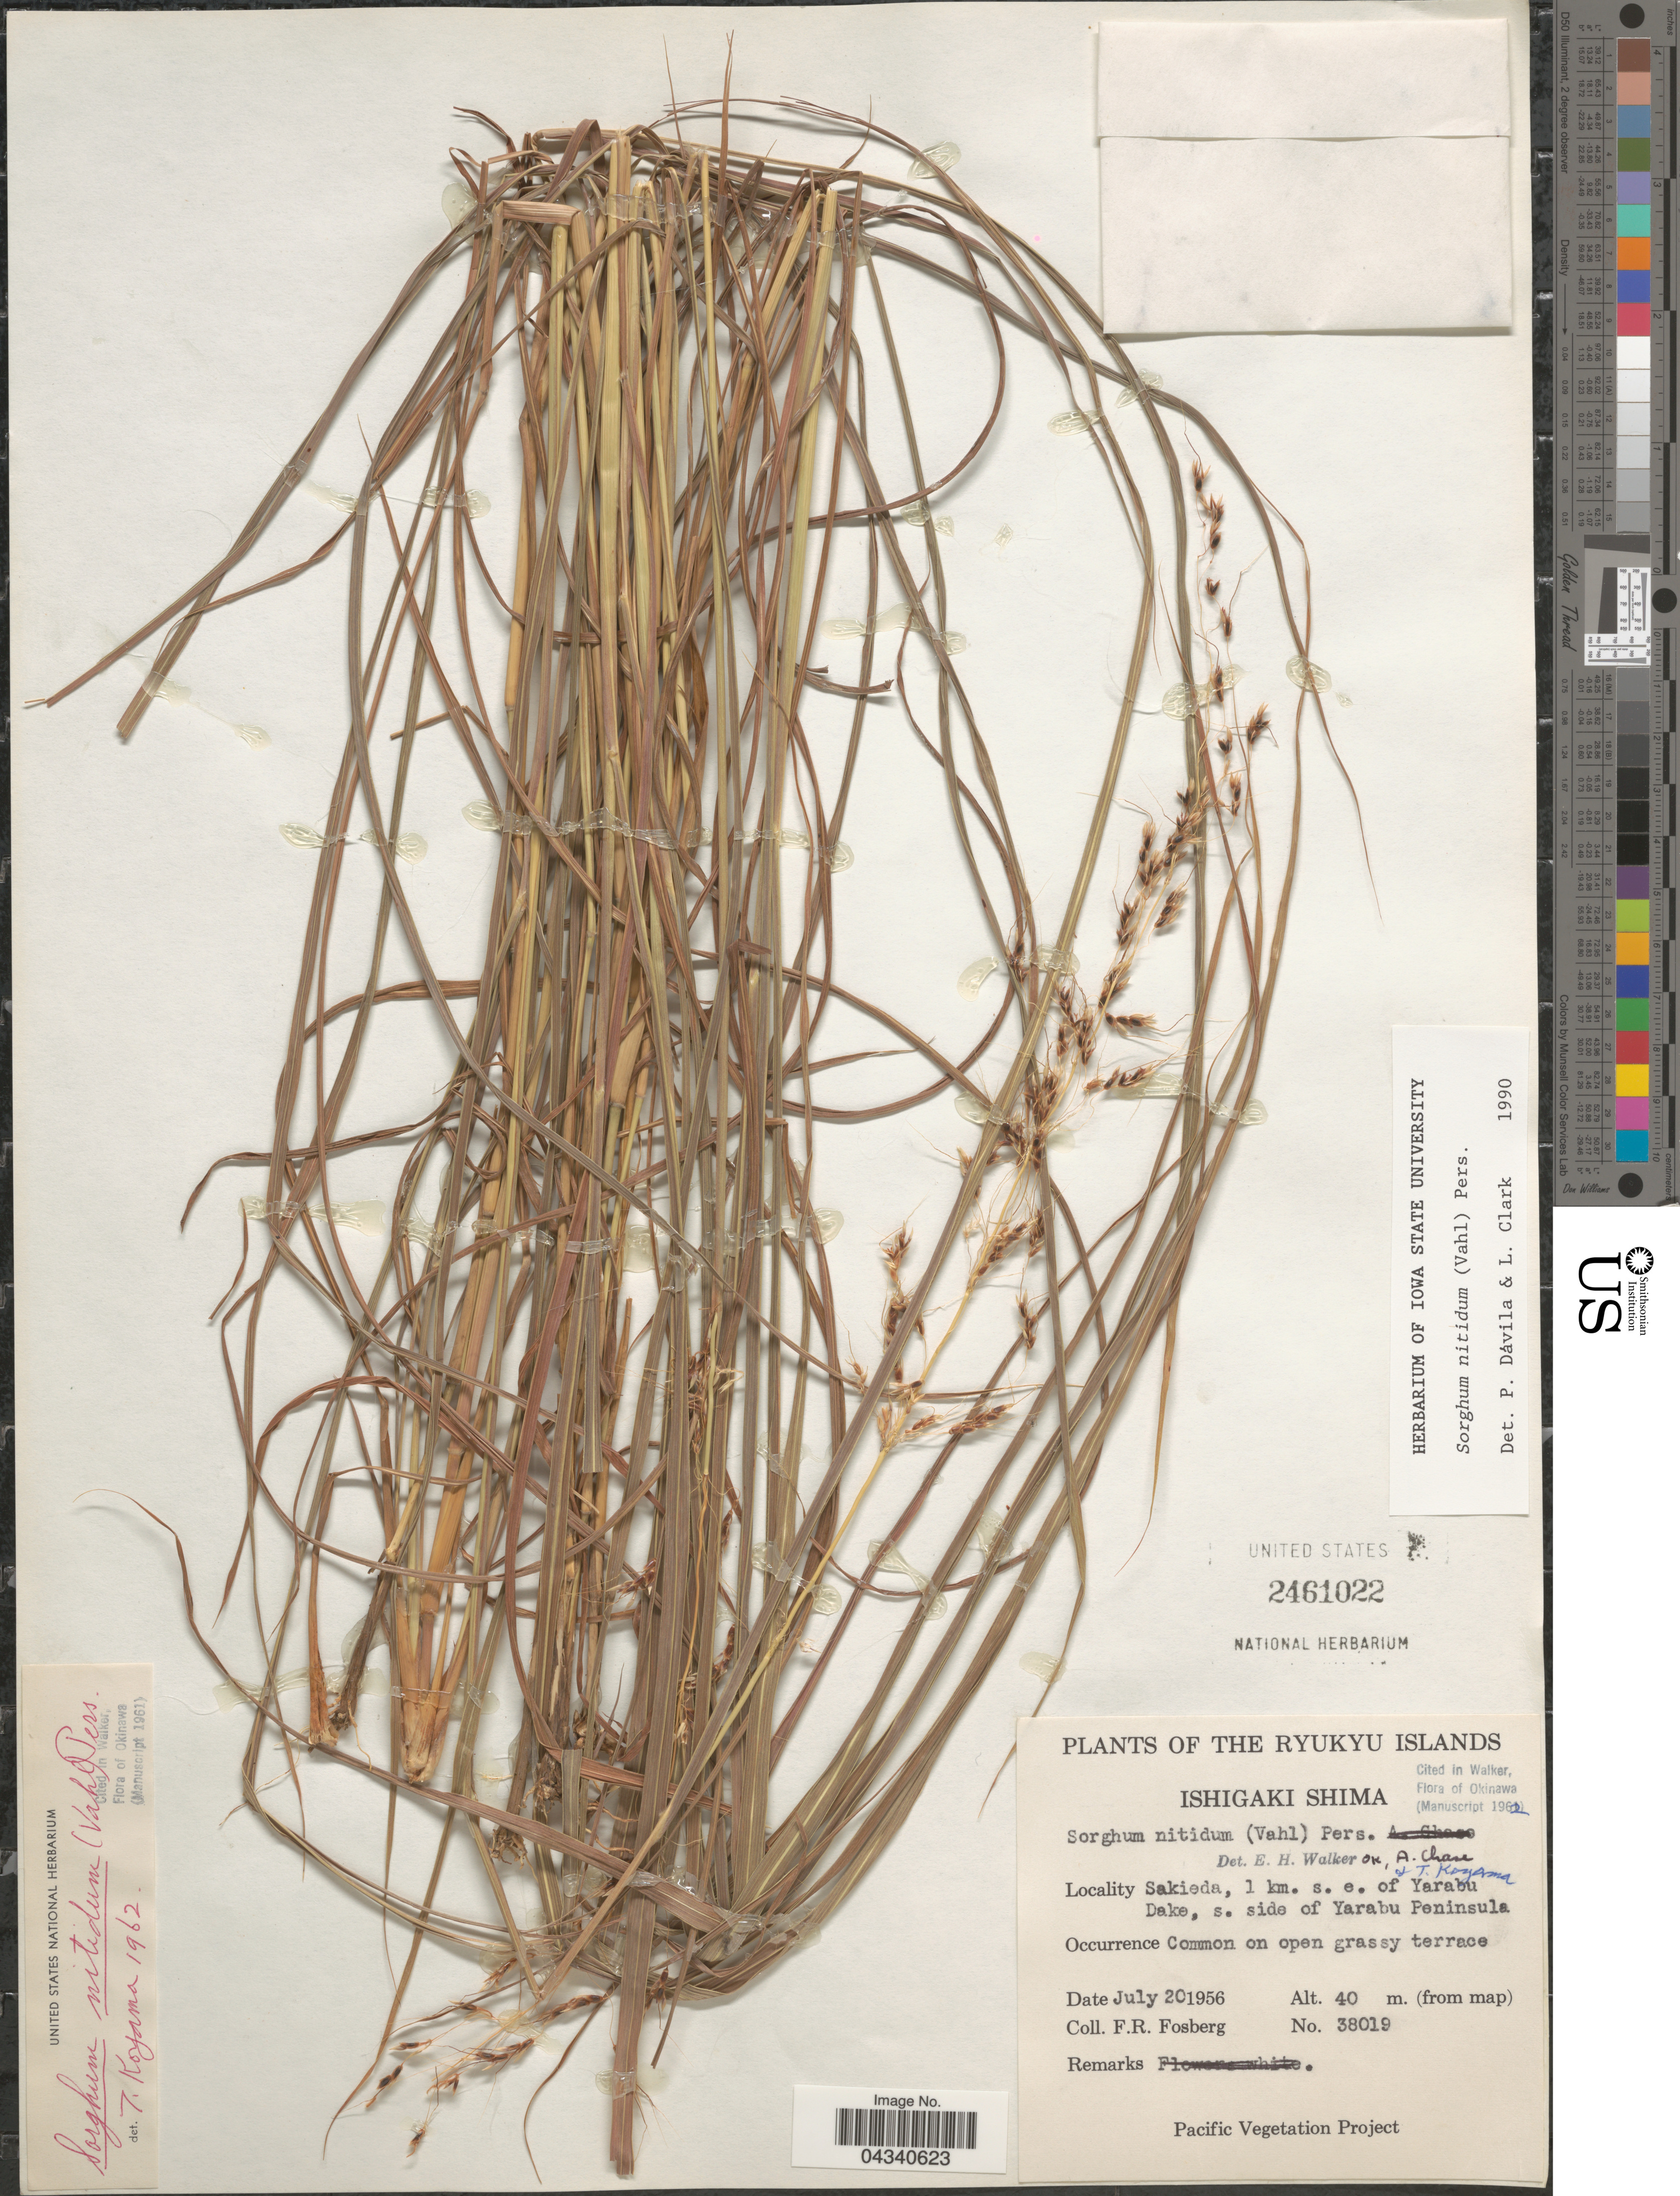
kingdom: Plantae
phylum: Tracheophyta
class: Liliopsida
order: Poales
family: Poaceae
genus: Sorghum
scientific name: Sorghum nitidum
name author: (Vahl) Pers.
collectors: F. R. Fosberg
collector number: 38019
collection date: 1956-07-20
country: Japan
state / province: Okinawa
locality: The Ryukyu Islands. Ishigaki Shima. Sakieda, 1 km. s. e. of Yarabu Dake, s. side of Yarabu Peninsula.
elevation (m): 40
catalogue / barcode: US 2461022